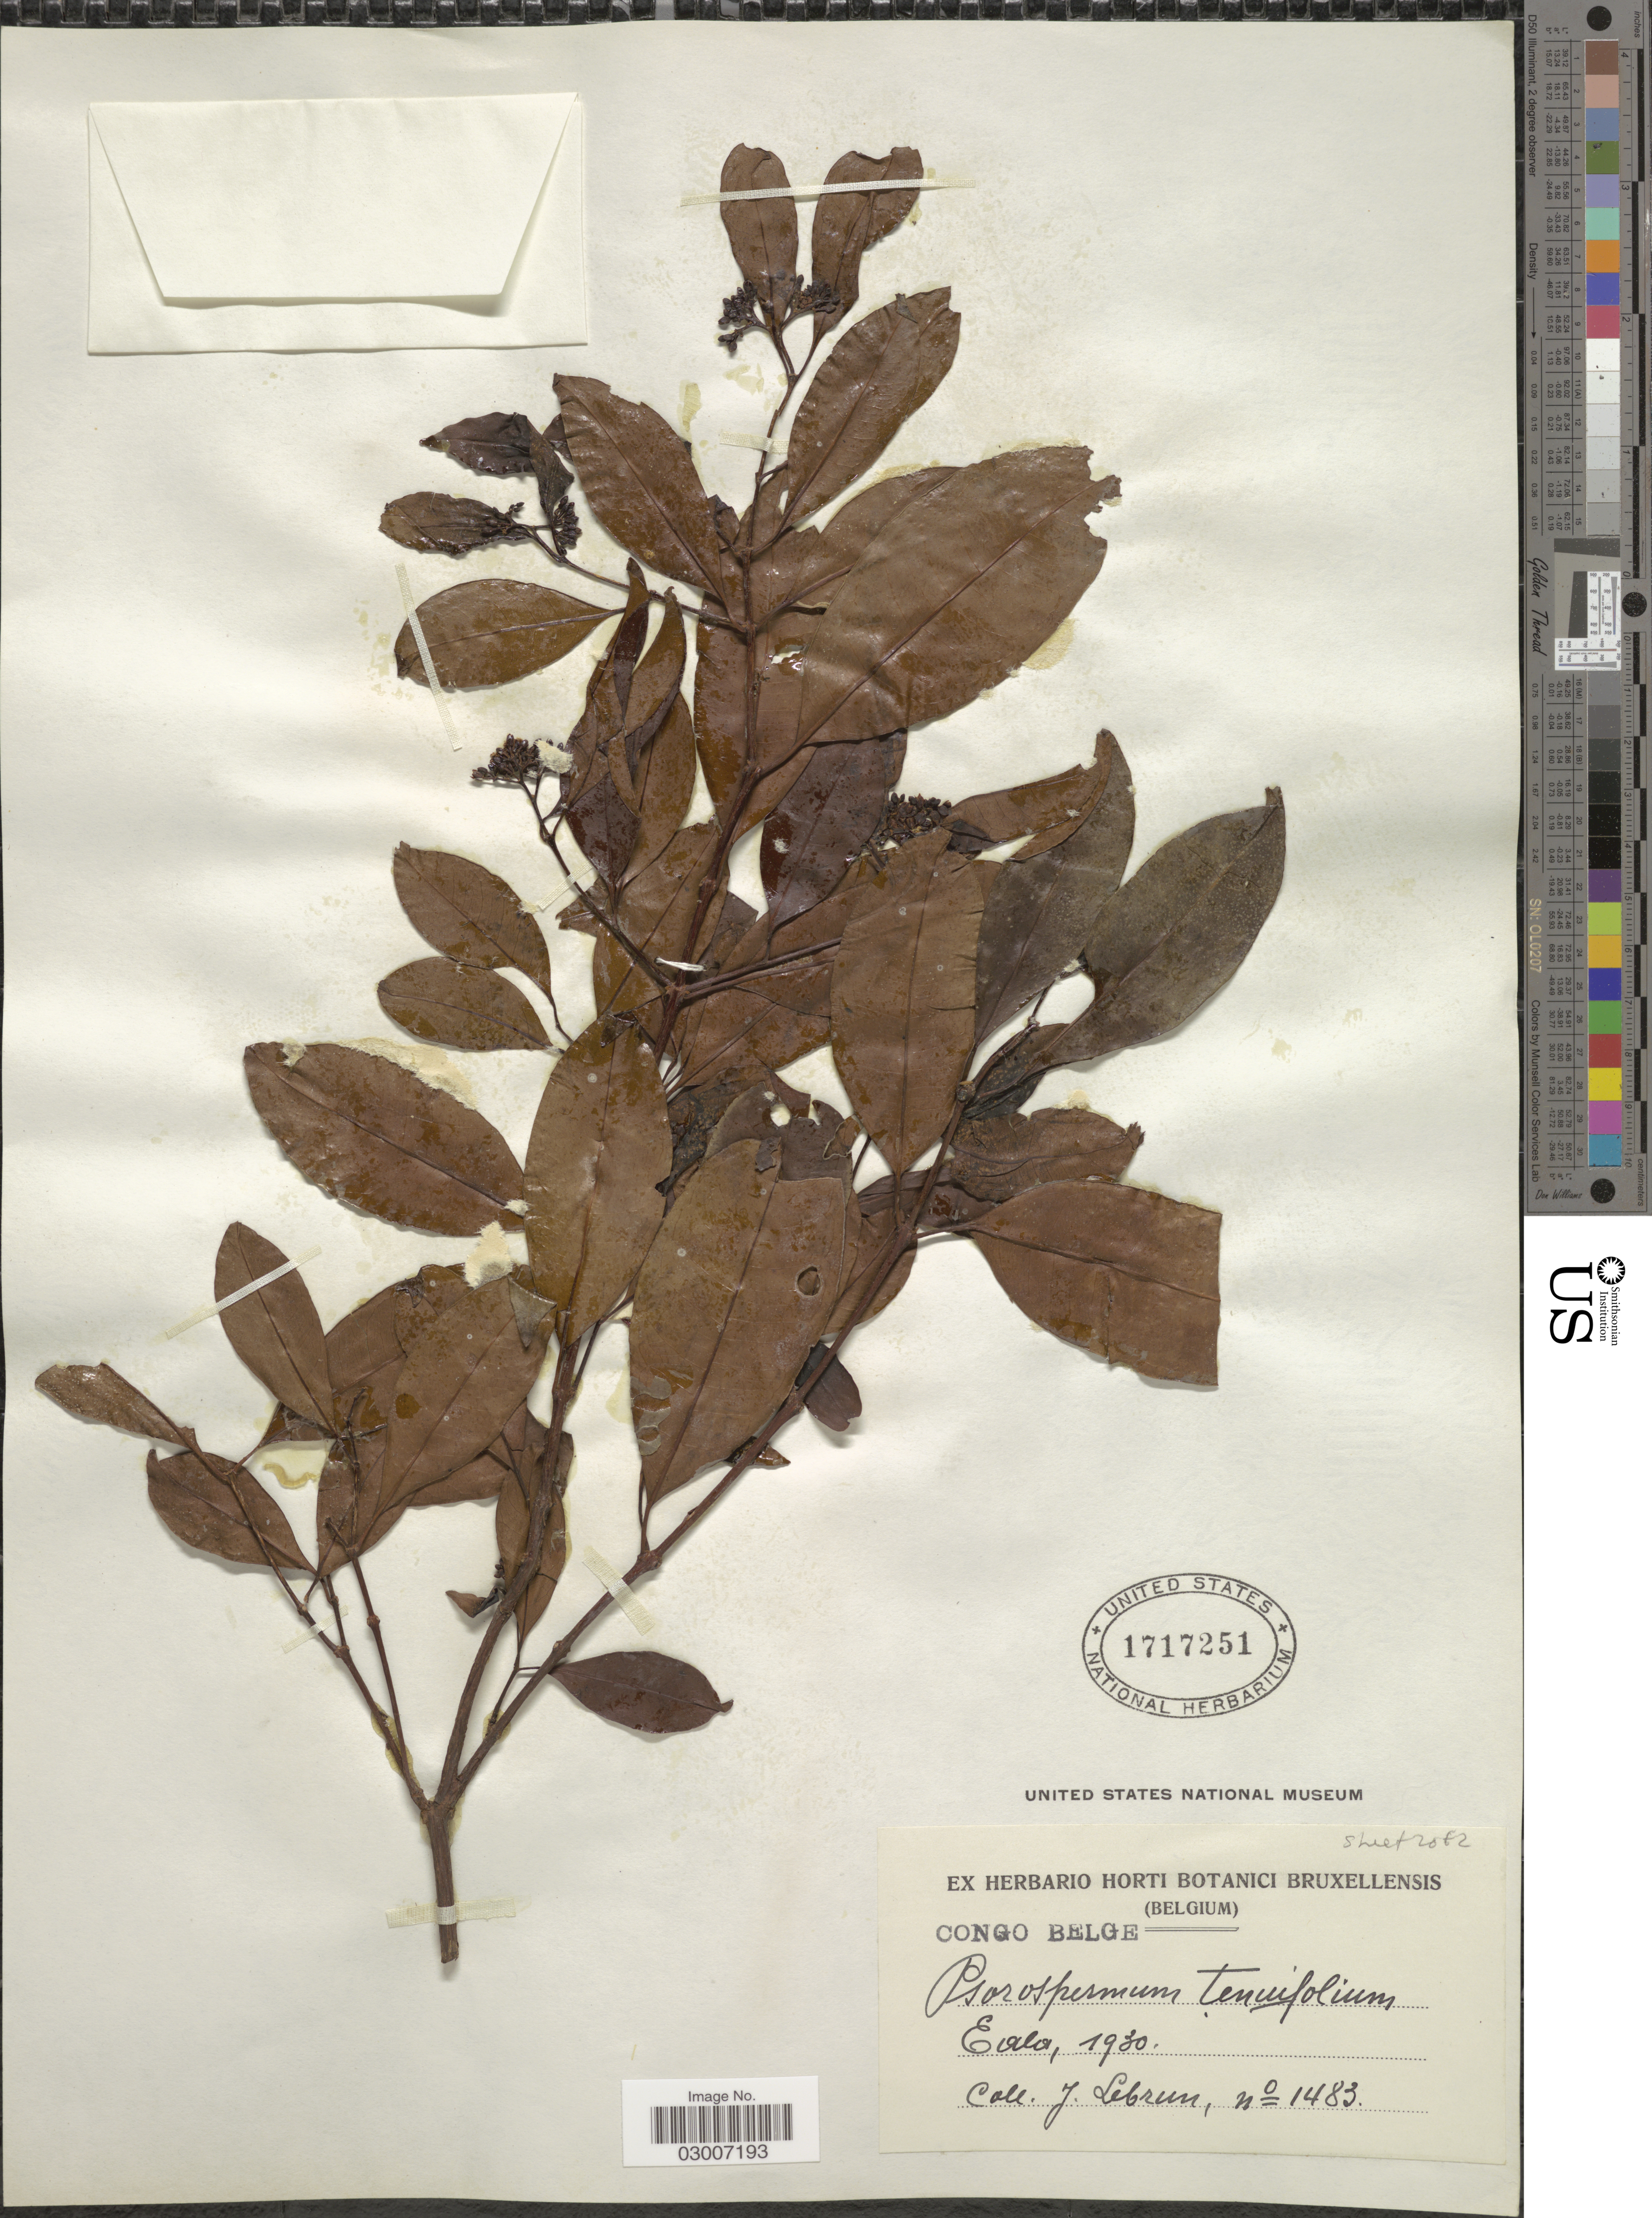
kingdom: Plantae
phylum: Tracheophyta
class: Magnoliopsida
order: Malpighiales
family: Hypericaceae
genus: Psorospermum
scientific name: Psorospermum tenuifolium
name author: Hook. f.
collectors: J. A. Lebrun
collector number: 1483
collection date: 1930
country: Congo, Democratic Republic of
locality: Congo Belge. Eala.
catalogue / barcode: US 1717251